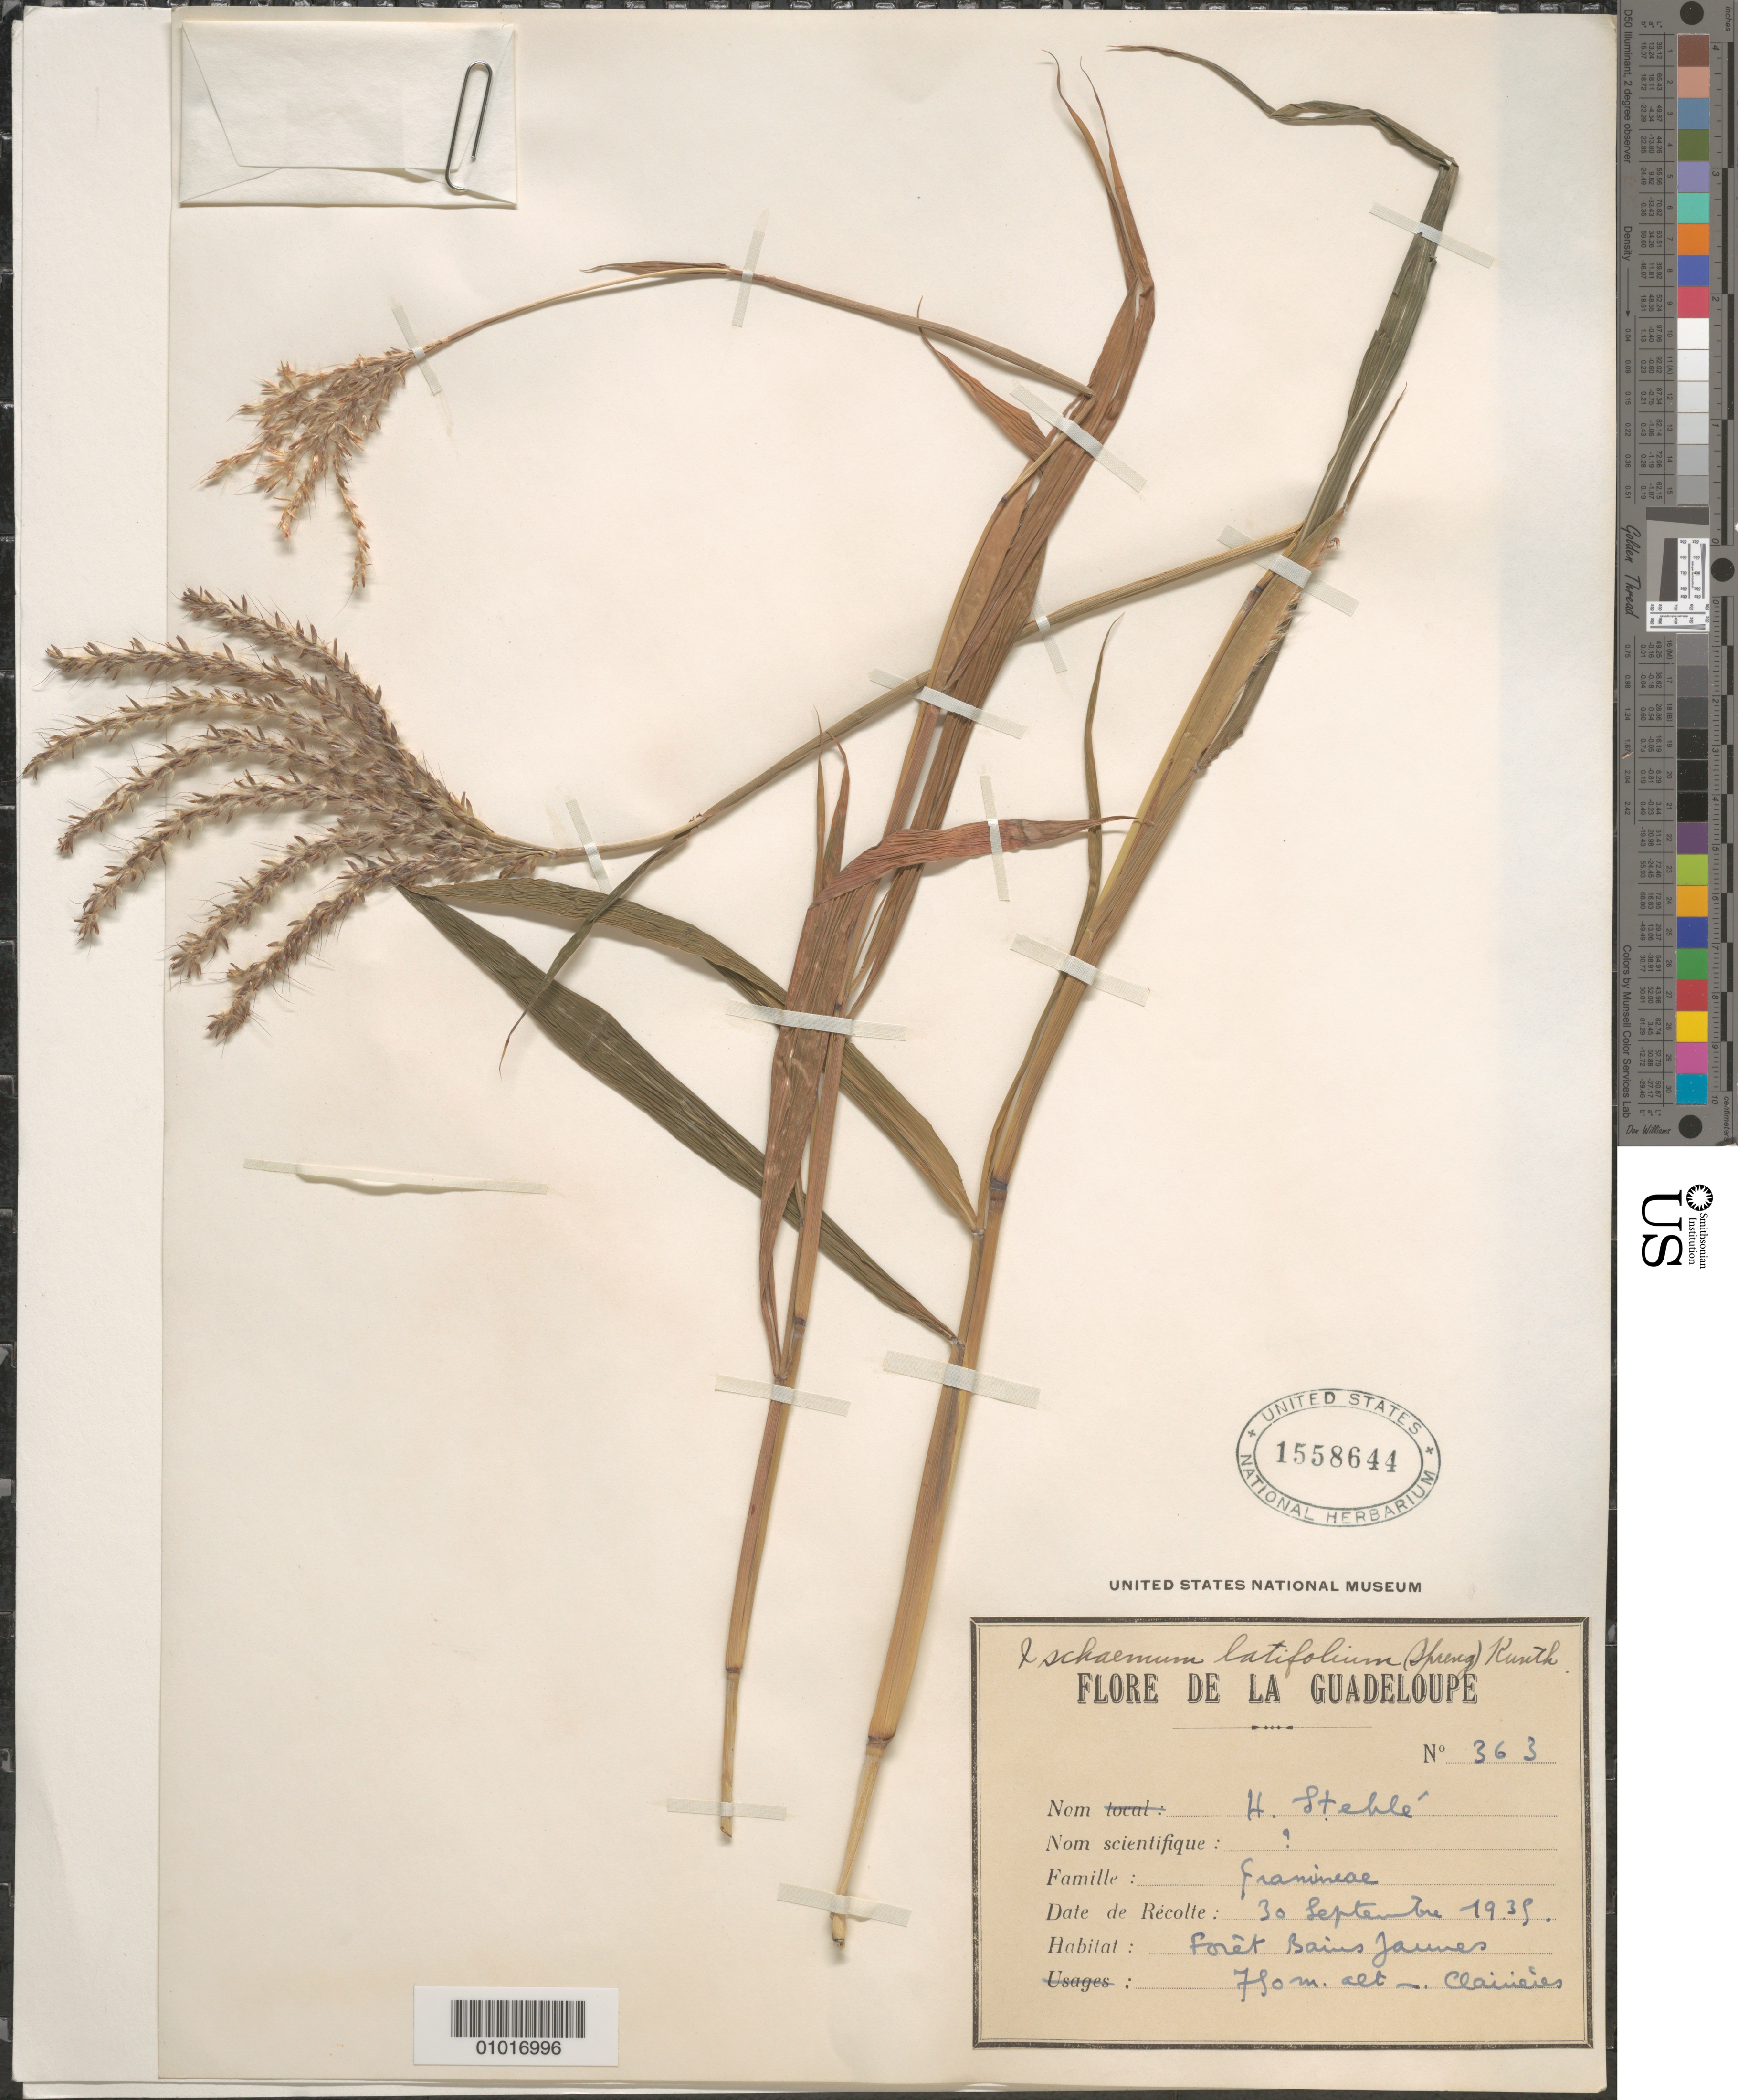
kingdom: Plantae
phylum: Tracheophyta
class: Liliopsida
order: Poales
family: Poaceae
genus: Ischaemum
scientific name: Ischaemum latifolium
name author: (Spreng.) Kunth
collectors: H. Stehlé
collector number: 363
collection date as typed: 30 Sep 1935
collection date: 1935-09-30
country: Guadeloupe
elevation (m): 750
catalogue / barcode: US 1558644